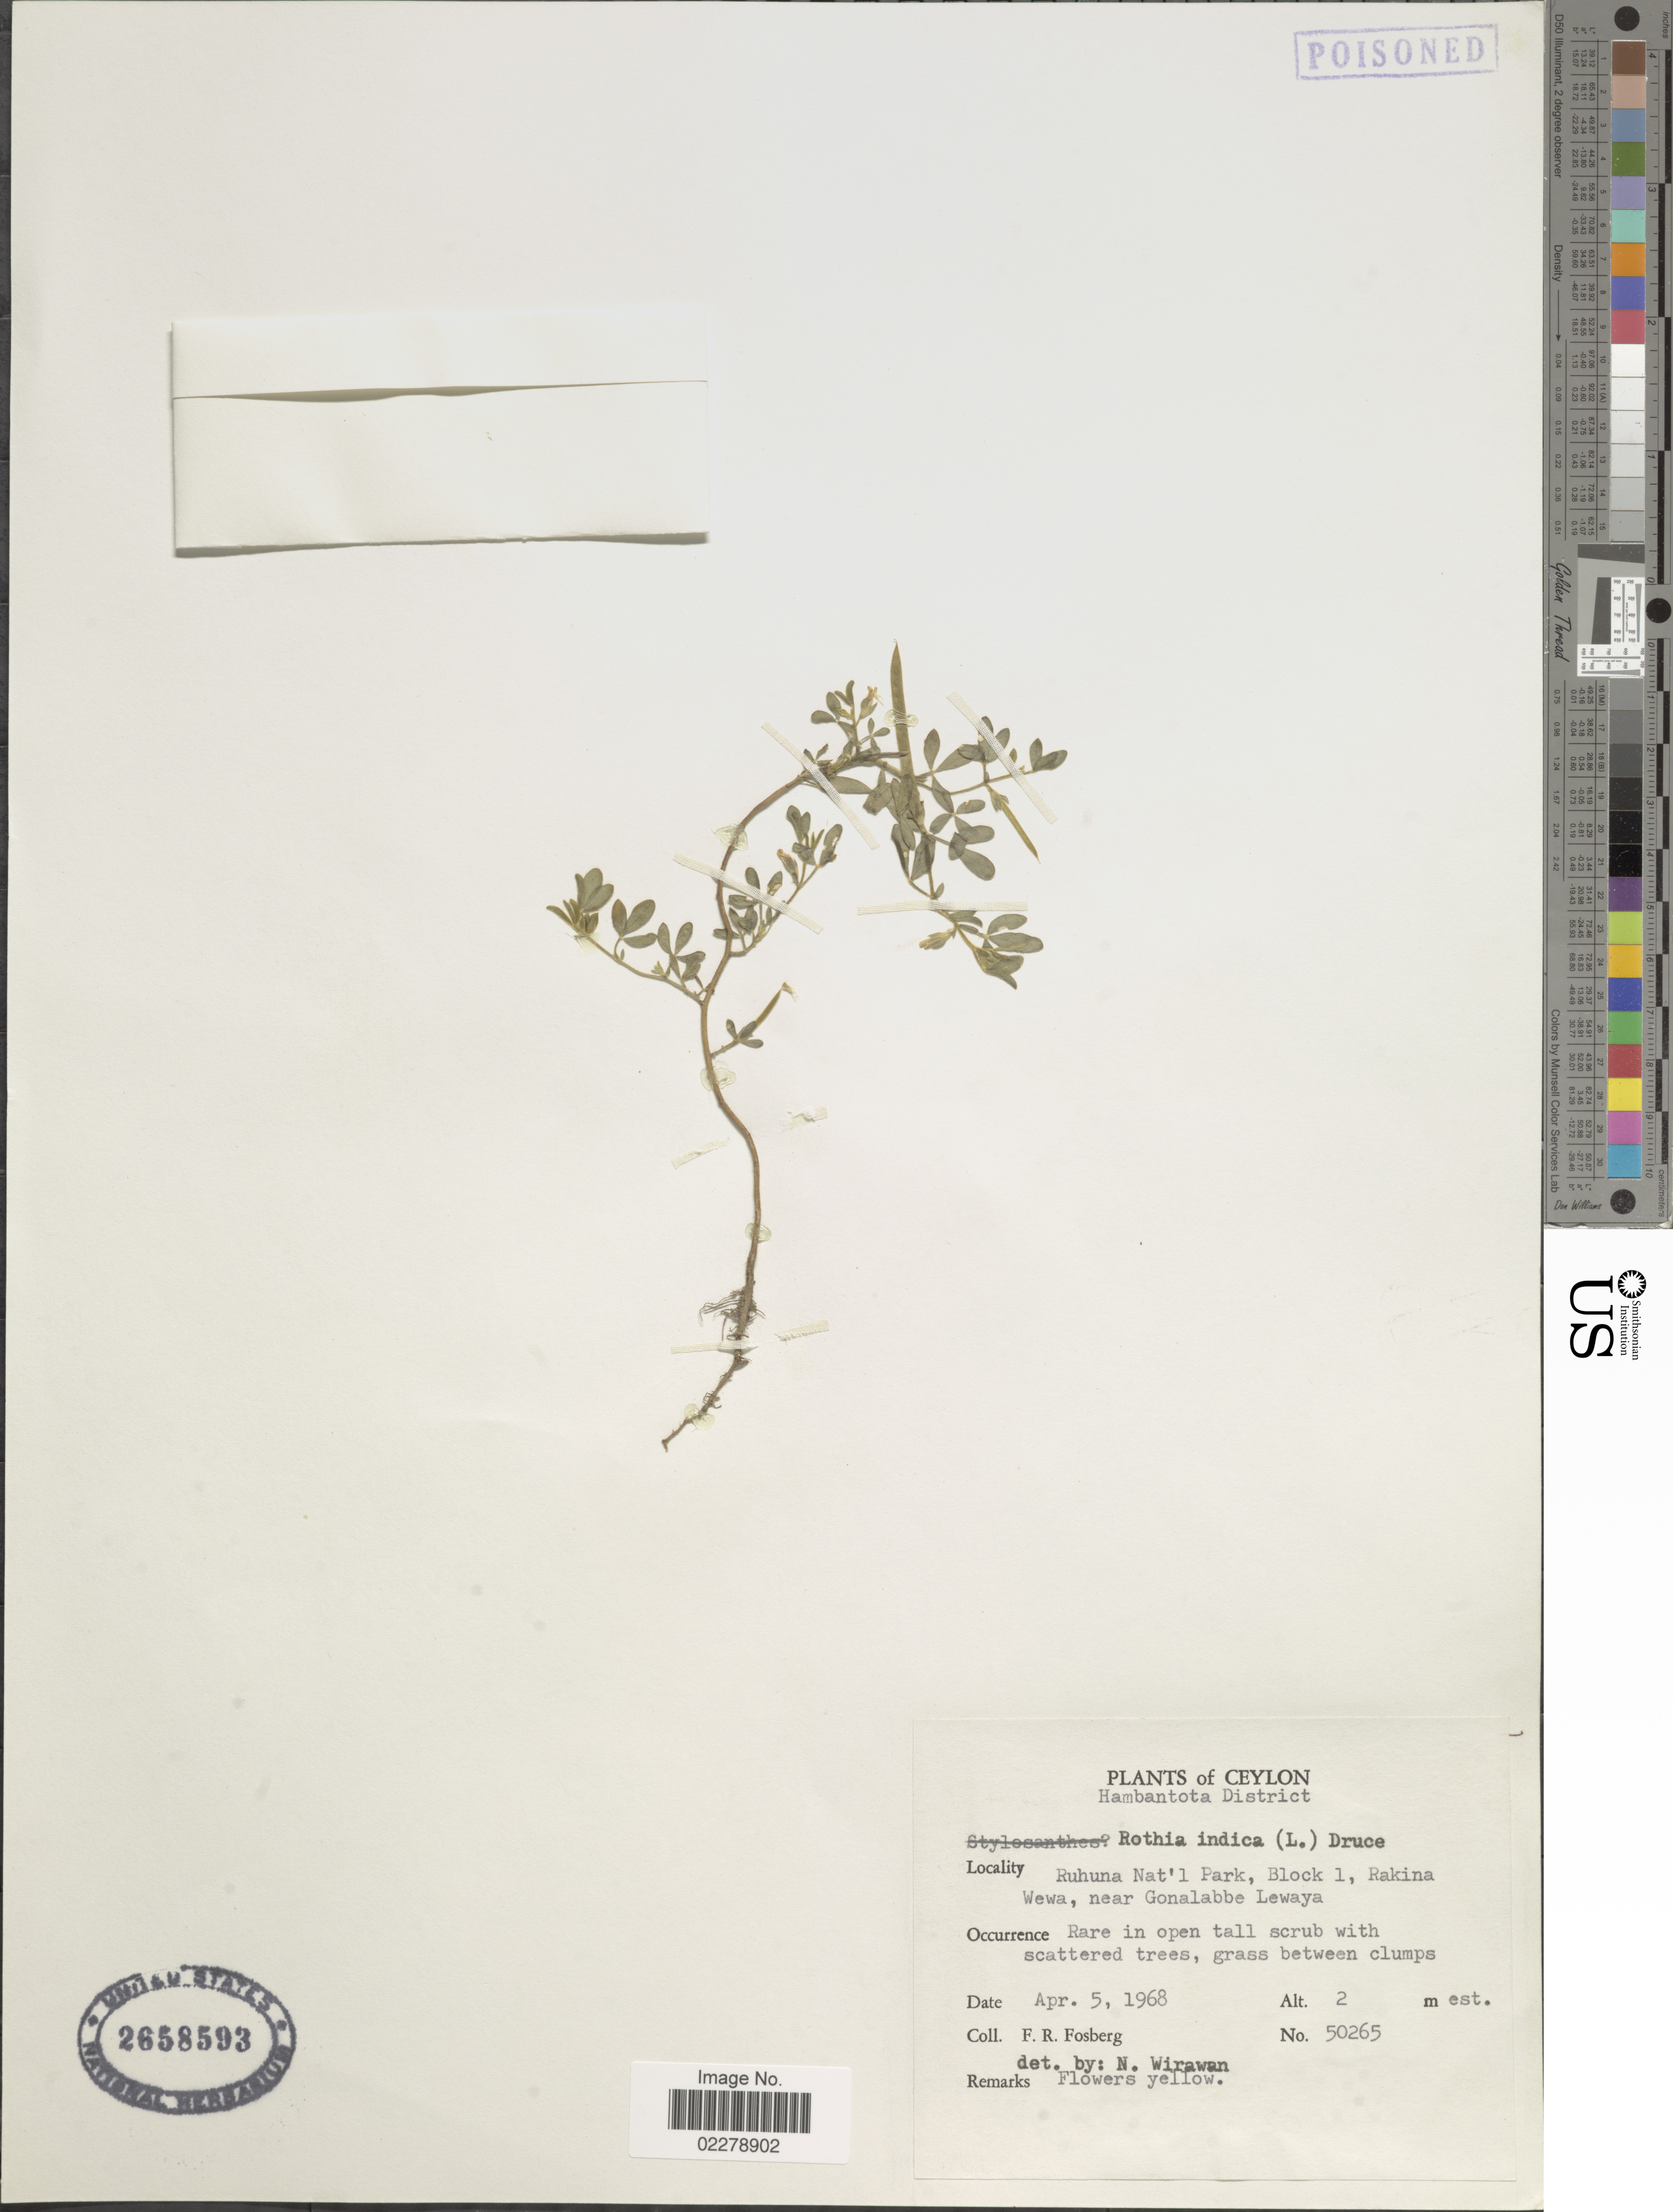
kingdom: Plantae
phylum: Tracheophyta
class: Magnoliopsida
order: Fabales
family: Fabaceae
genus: Rothia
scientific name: Rothia indica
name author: (L.) Druce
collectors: F. R. Fosberg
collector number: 50265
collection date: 1968-04-05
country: Sri Lanka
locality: Ceylon, Hambantota District. Ruhuna National Park, Block 1, Rakina Wewa, near Gonalabbe Lewaya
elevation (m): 2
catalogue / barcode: US 2658593